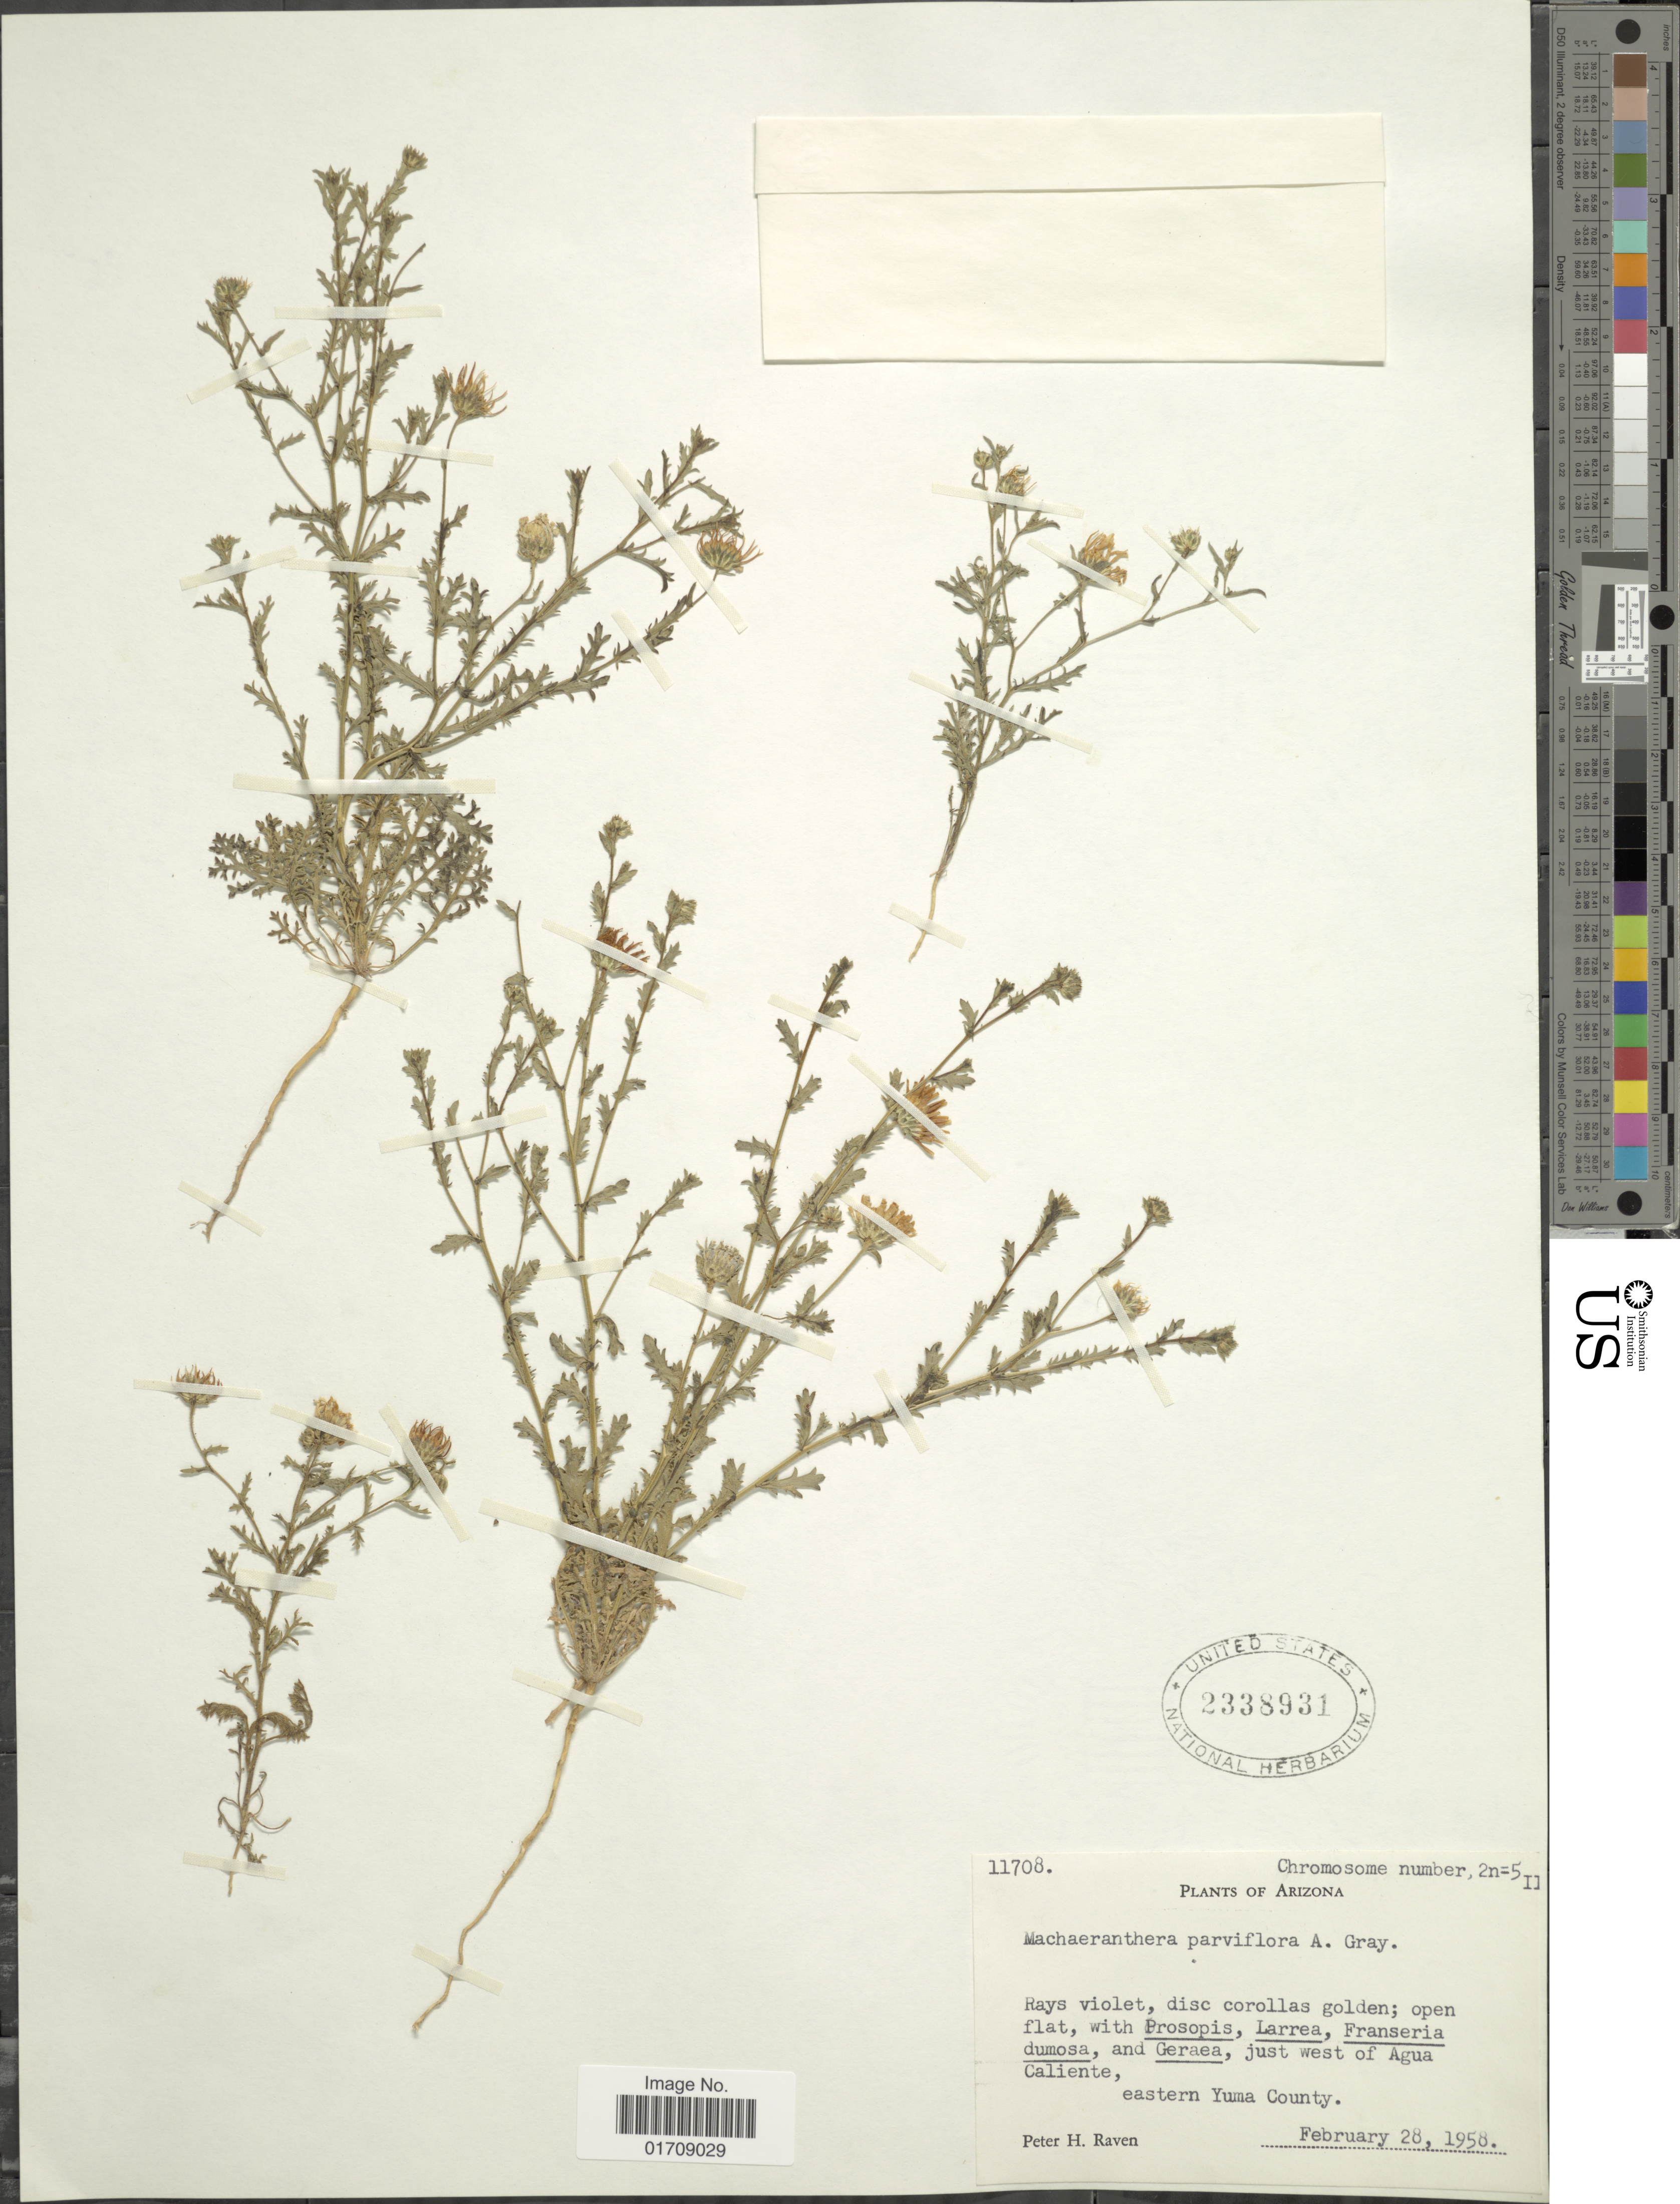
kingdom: Plantae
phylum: Tracheophyta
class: Magnoliopsida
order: Asterales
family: Asteraceae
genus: Machaeranthera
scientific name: Machaeranthera parviflora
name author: A. Gray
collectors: P. Raven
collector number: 11708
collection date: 1958-02-28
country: United States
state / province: Arizona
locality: Just west of agua Caliente, eastern Yuma County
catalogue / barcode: US 2338931